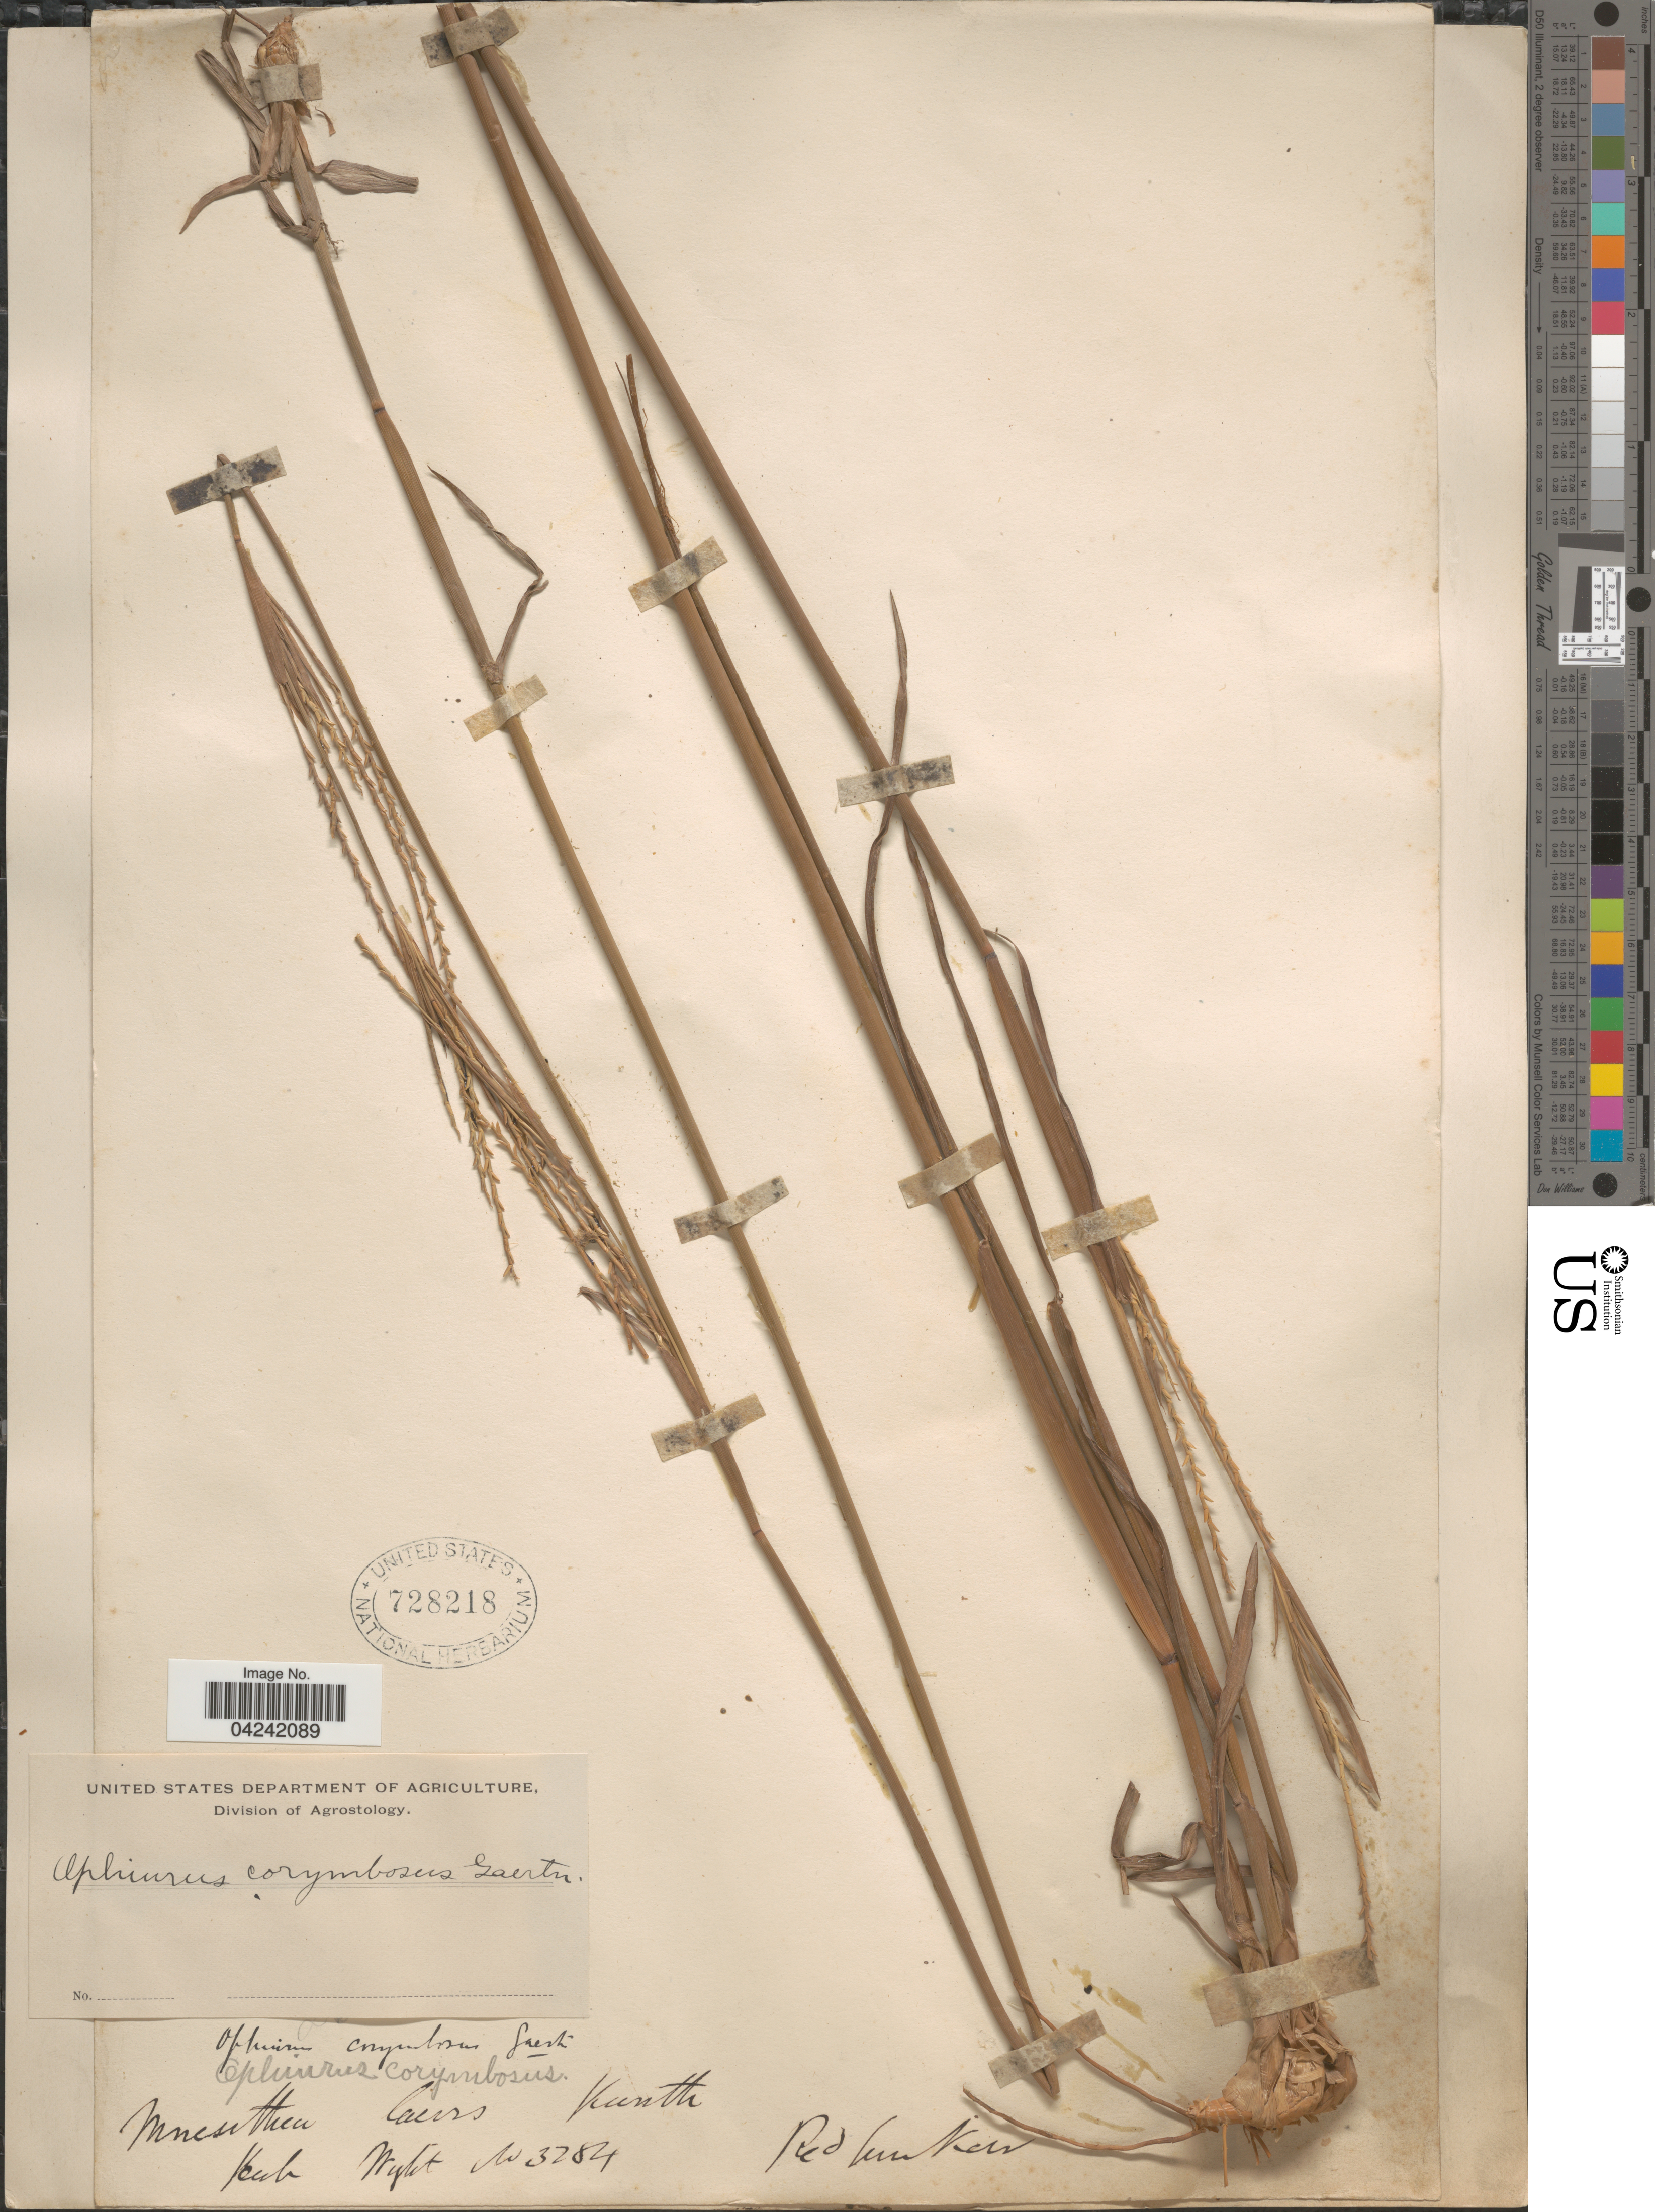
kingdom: Plantae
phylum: Tracheophyta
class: Liliopsida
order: Poales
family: Poaceae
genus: Ophiuros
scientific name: Ophiuros exaltatus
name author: (L.) Kuntze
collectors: ex Herb. Wight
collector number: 3284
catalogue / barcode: US 728218